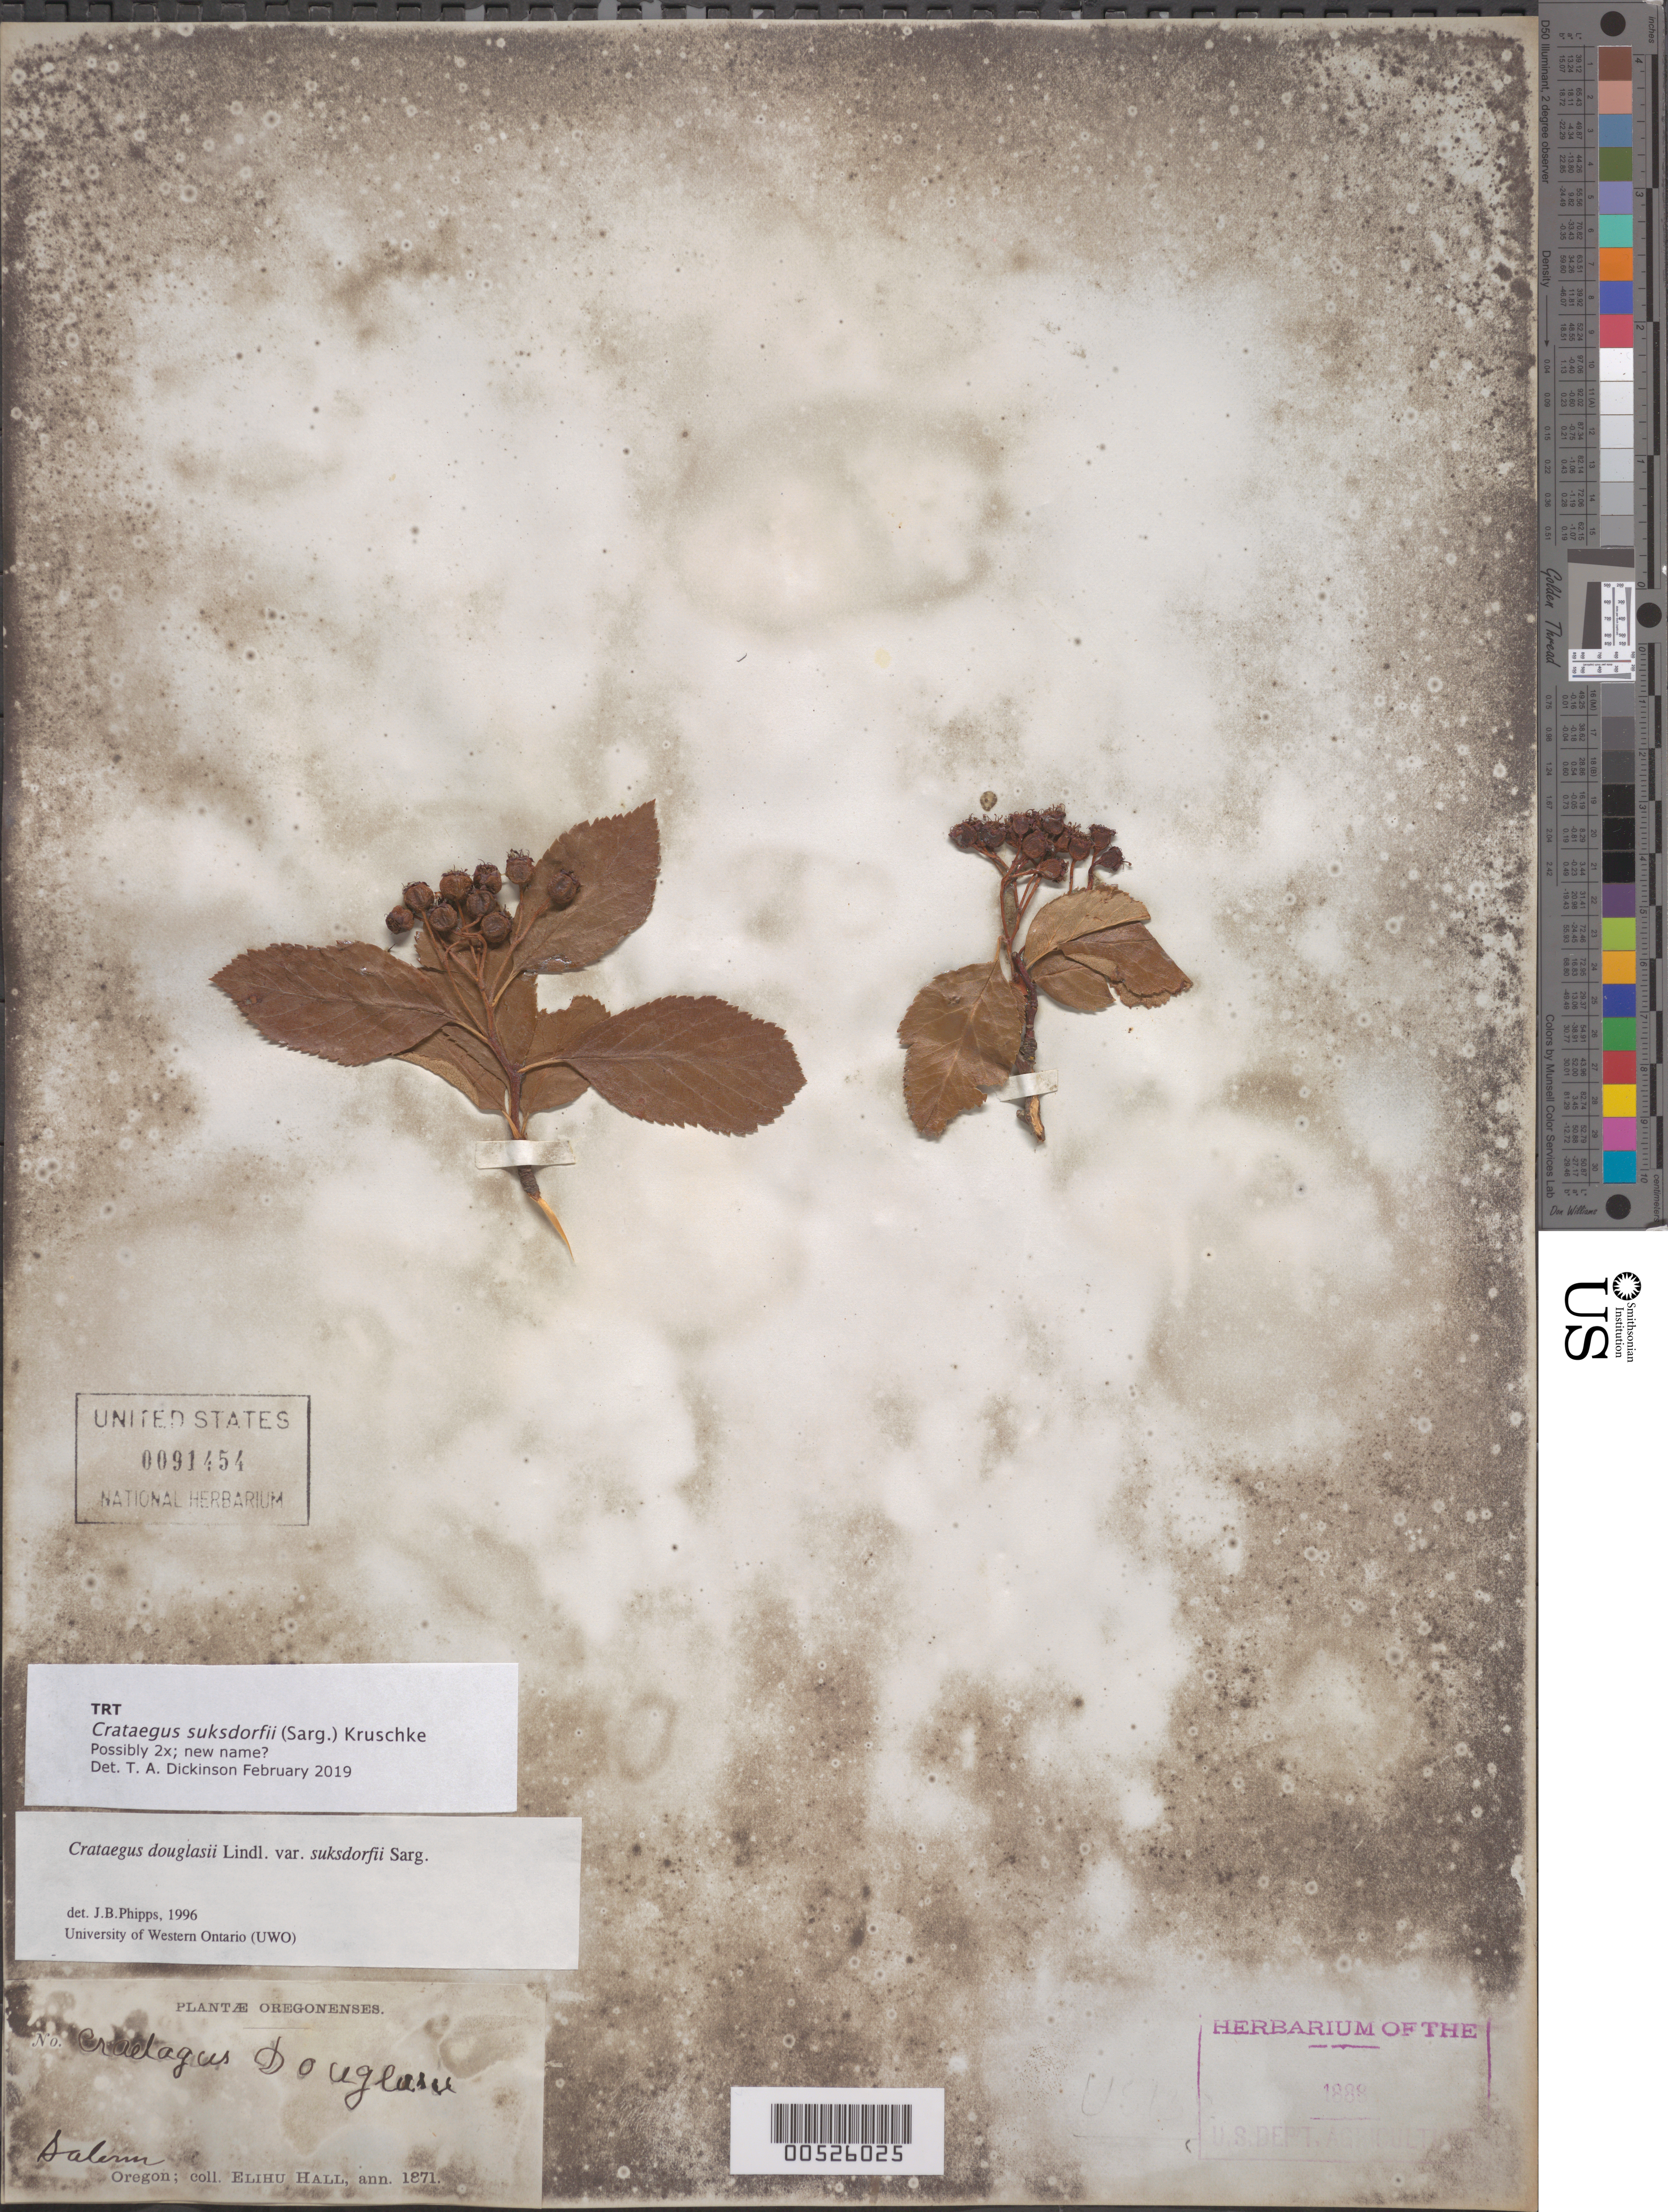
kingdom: Plantae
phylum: Tracheophyta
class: Magnoliopsida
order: Rosales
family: Rosaceae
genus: Crataegus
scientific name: Crataegus suksdorfii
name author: (Sarg.) Kruschke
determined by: Dickinson, Timothy A., Assistant Curator (TRT), University of Toronto (CANADA)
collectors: E. Hall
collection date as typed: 1871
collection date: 1871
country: United States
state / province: Oregon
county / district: Marion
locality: Salem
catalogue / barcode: US 91454